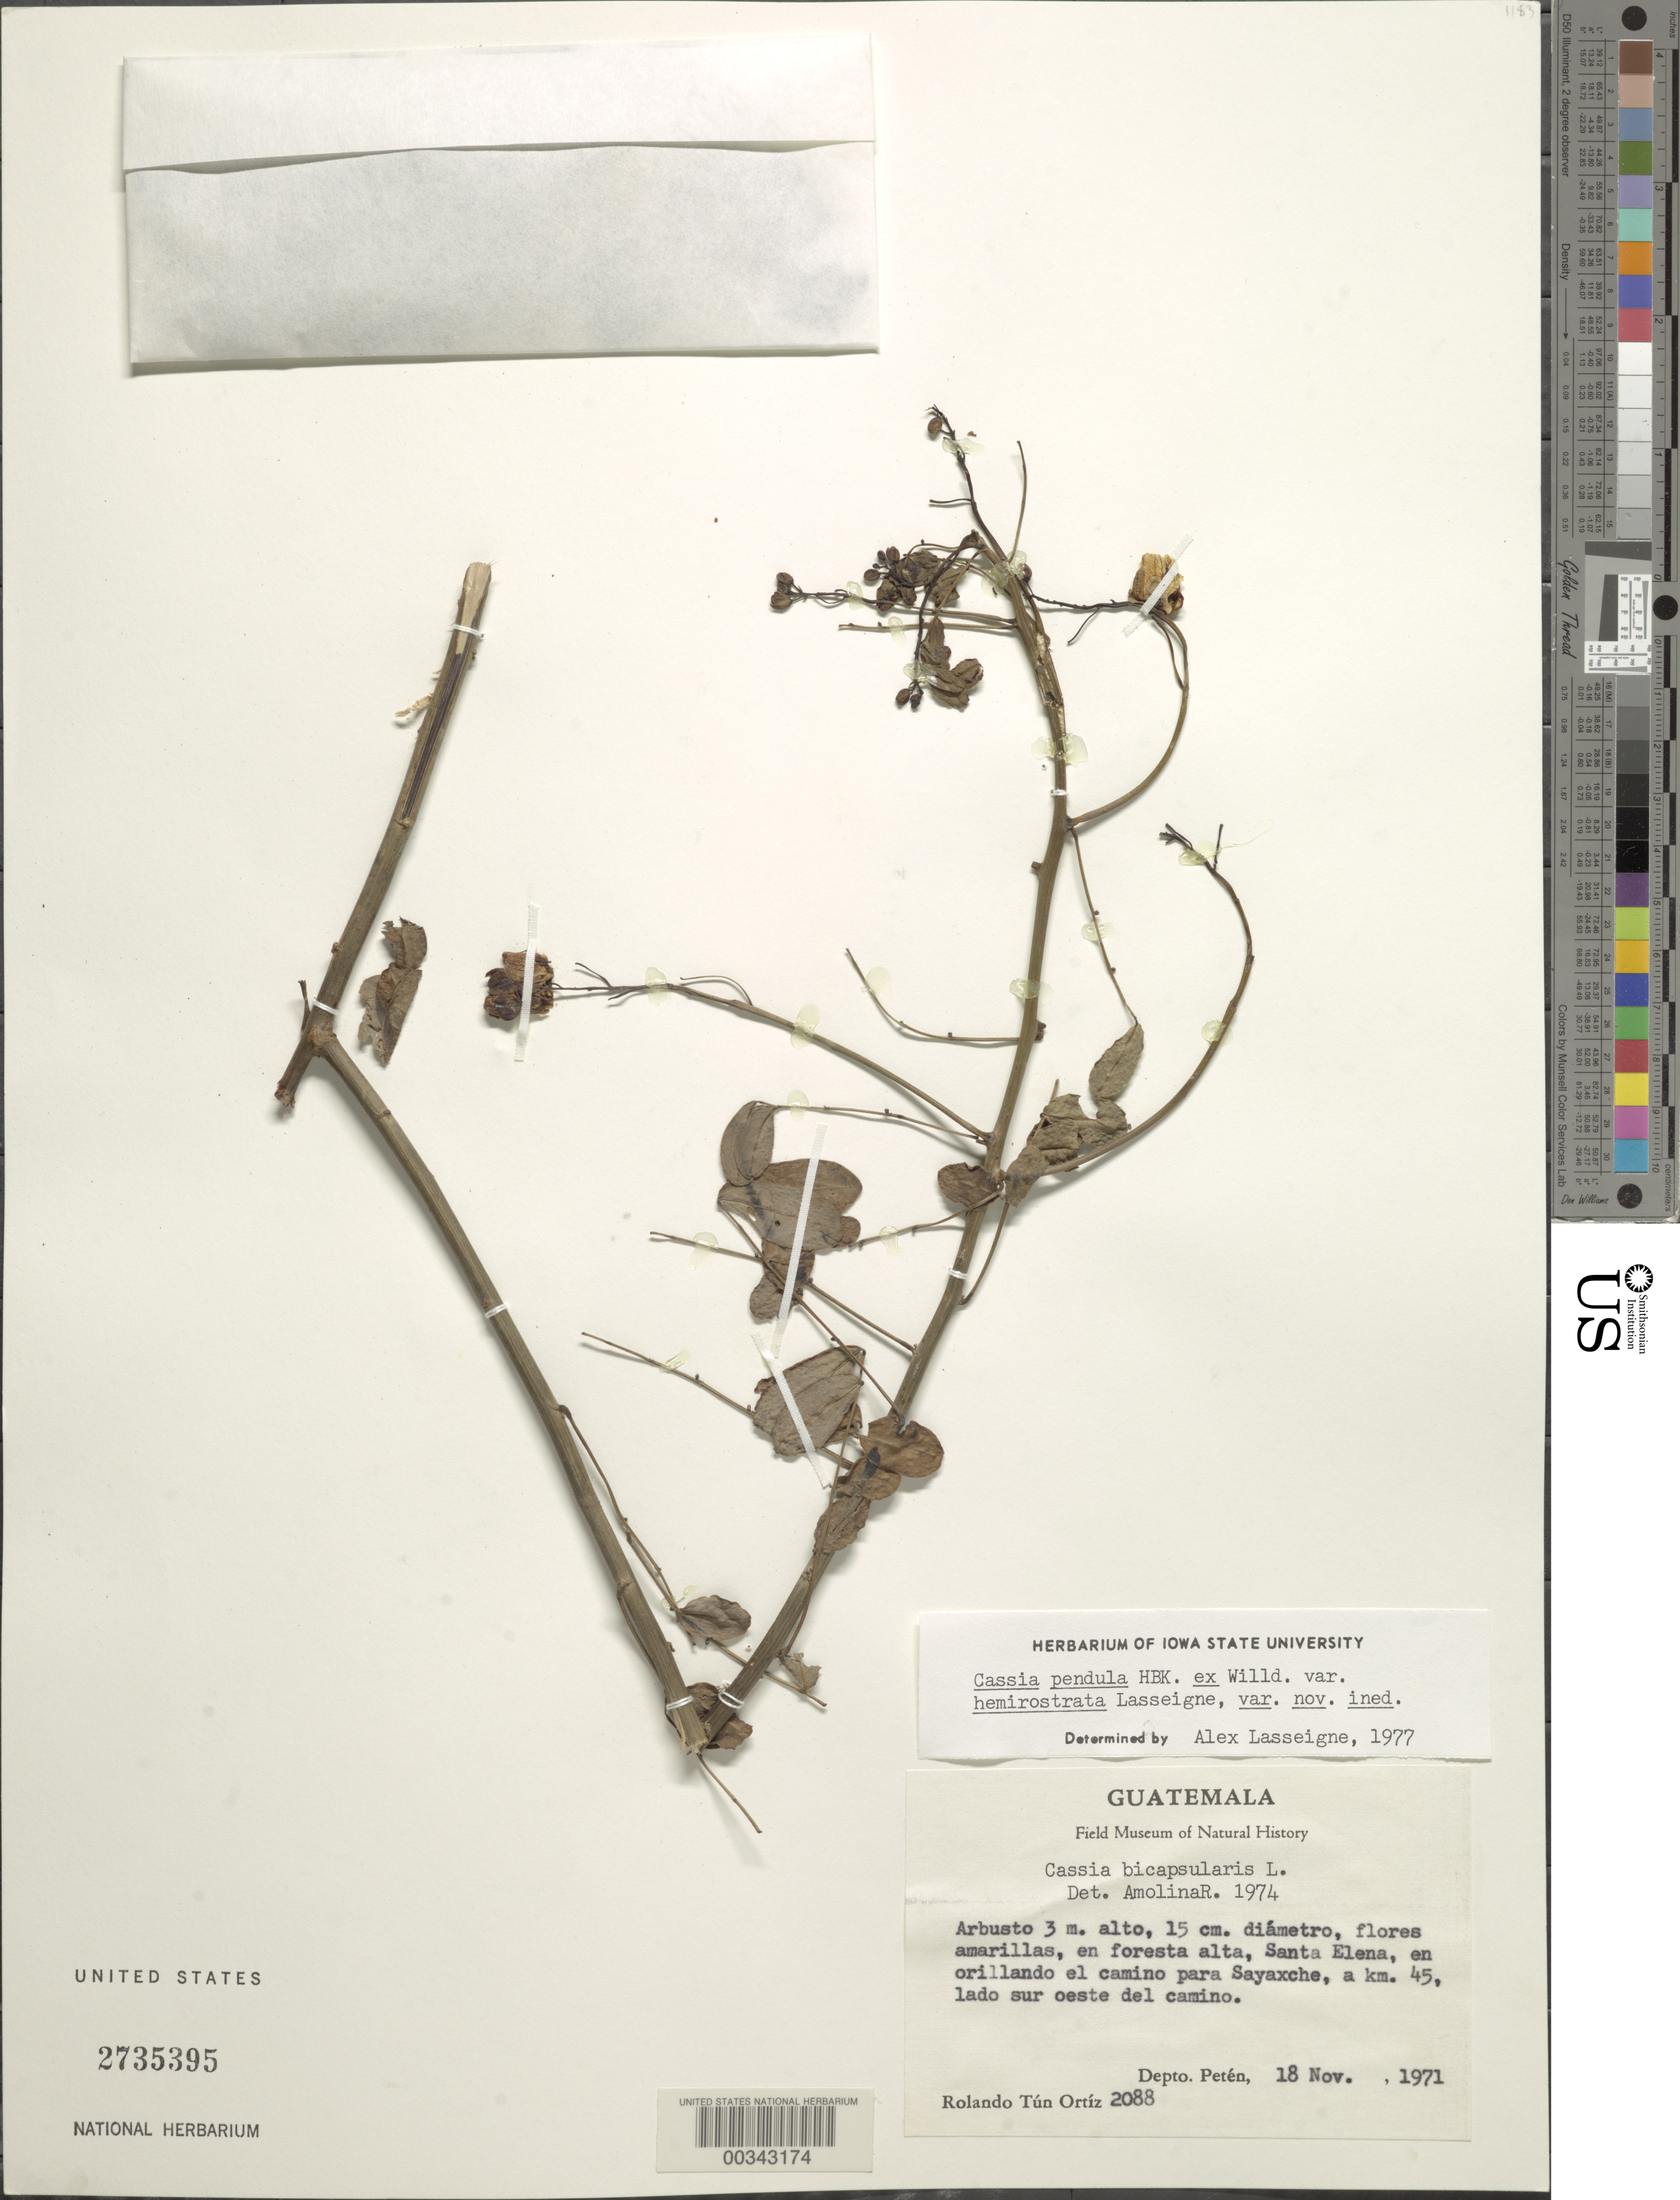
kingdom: Plantae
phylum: Tracheophyta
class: Magnoliopsida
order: Fabales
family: Fabaceae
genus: Senna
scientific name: Senna pendula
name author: (Humb. & Bonpl. ex Willd.) H.S. Irwin & Barneby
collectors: R. Tún Ortiz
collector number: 2088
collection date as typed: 18 Nov 1971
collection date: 1971-11-18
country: Guatemala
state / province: El Petén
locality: Santa Elena, on the road to Sayaxche, km 45, side SE of road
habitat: Tall forest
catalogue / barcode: US 2735395